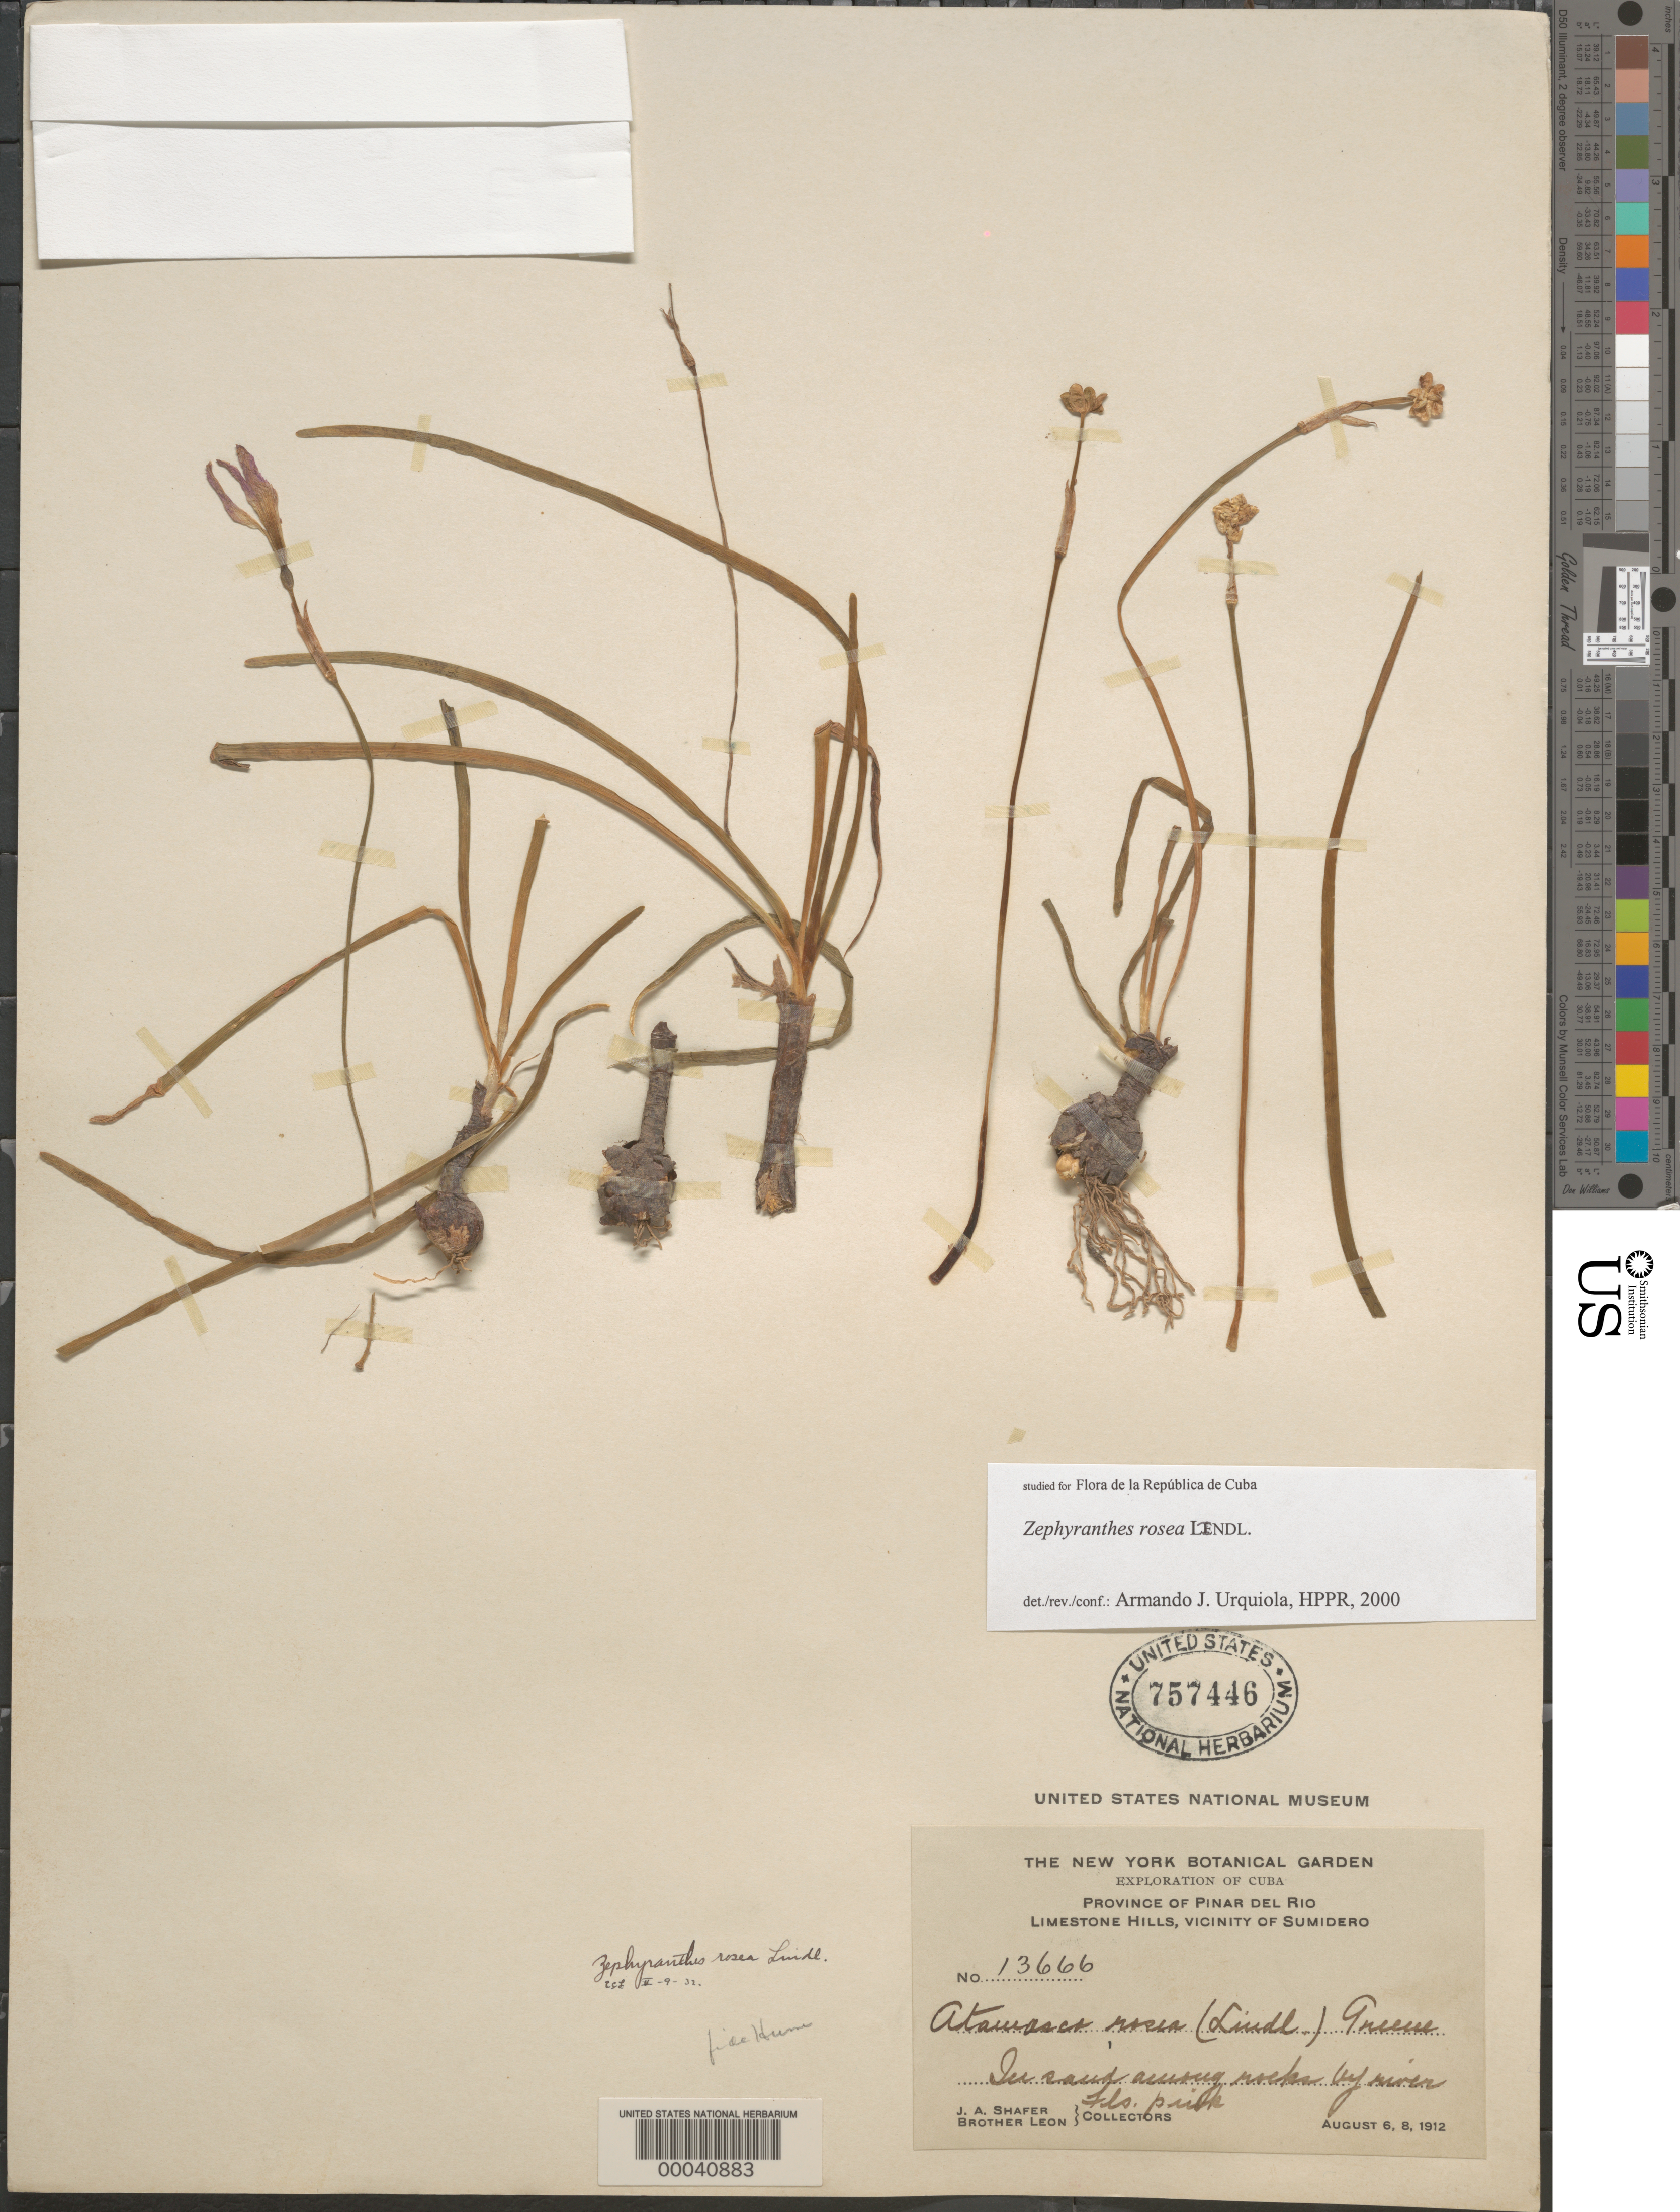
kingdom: Plantae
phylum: Tracheophyta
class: Liliopsida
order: Asparagales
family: Amaryllidaceae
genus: Zephyranthes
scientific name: Zephyranthes rosea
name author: Lindl.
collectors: J. A. Shafer & Bro. León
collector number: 13666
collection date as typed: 06 Aug 1912 and 08 Aug 1912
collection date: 1912-08-06,1912-08-08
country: Cuba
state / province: Pinar del Río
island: Greater Antilles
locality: Vicinity of sumidero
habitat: In sand among rocks, by river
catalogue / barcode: US 757446